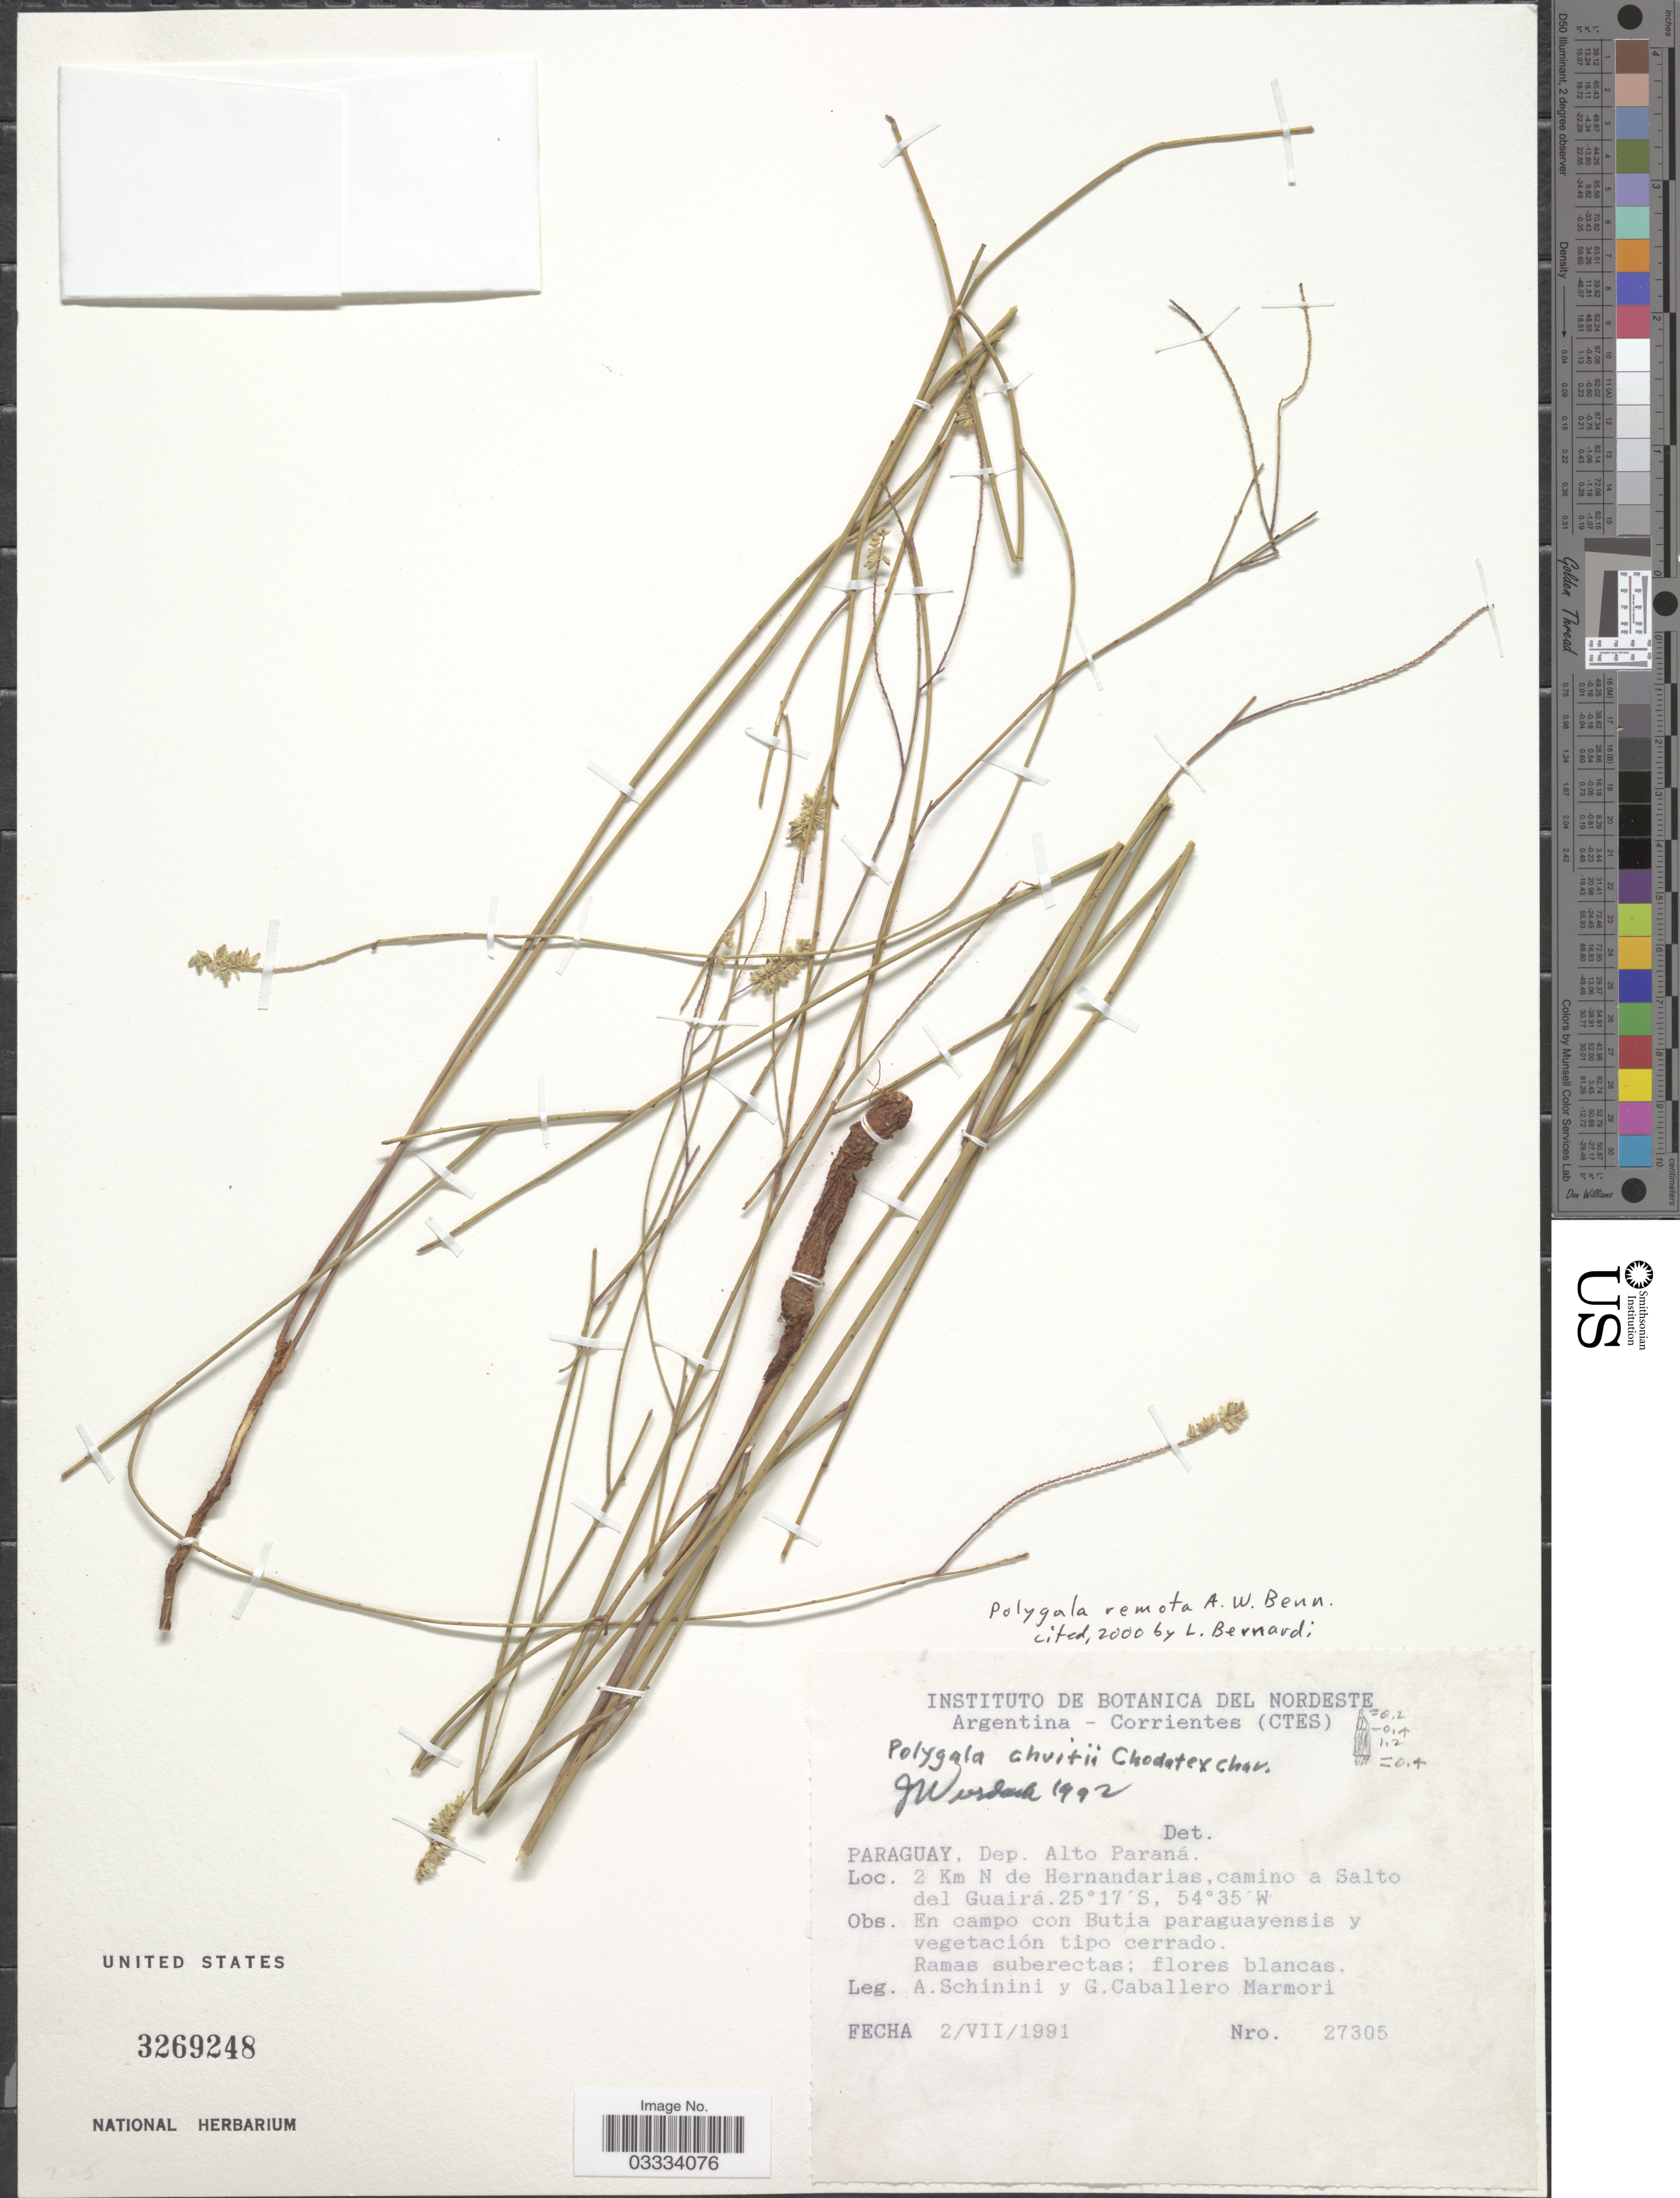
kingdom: Plantae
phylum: Tracheophyta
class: Magnoliopsida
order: Fabales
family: Polygalaceae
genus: Polygala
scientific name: Polygala remota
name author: A.W. Benn.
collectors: A. Schinini & G. Caballero Marmori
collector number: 27305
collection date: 1991-07-02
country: Paraguay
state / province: Alto Parana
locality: Dep. Alto Paraná. 2 Km N de Hernandarias, camino a Salto del Guairá.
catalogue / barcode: US 3269248